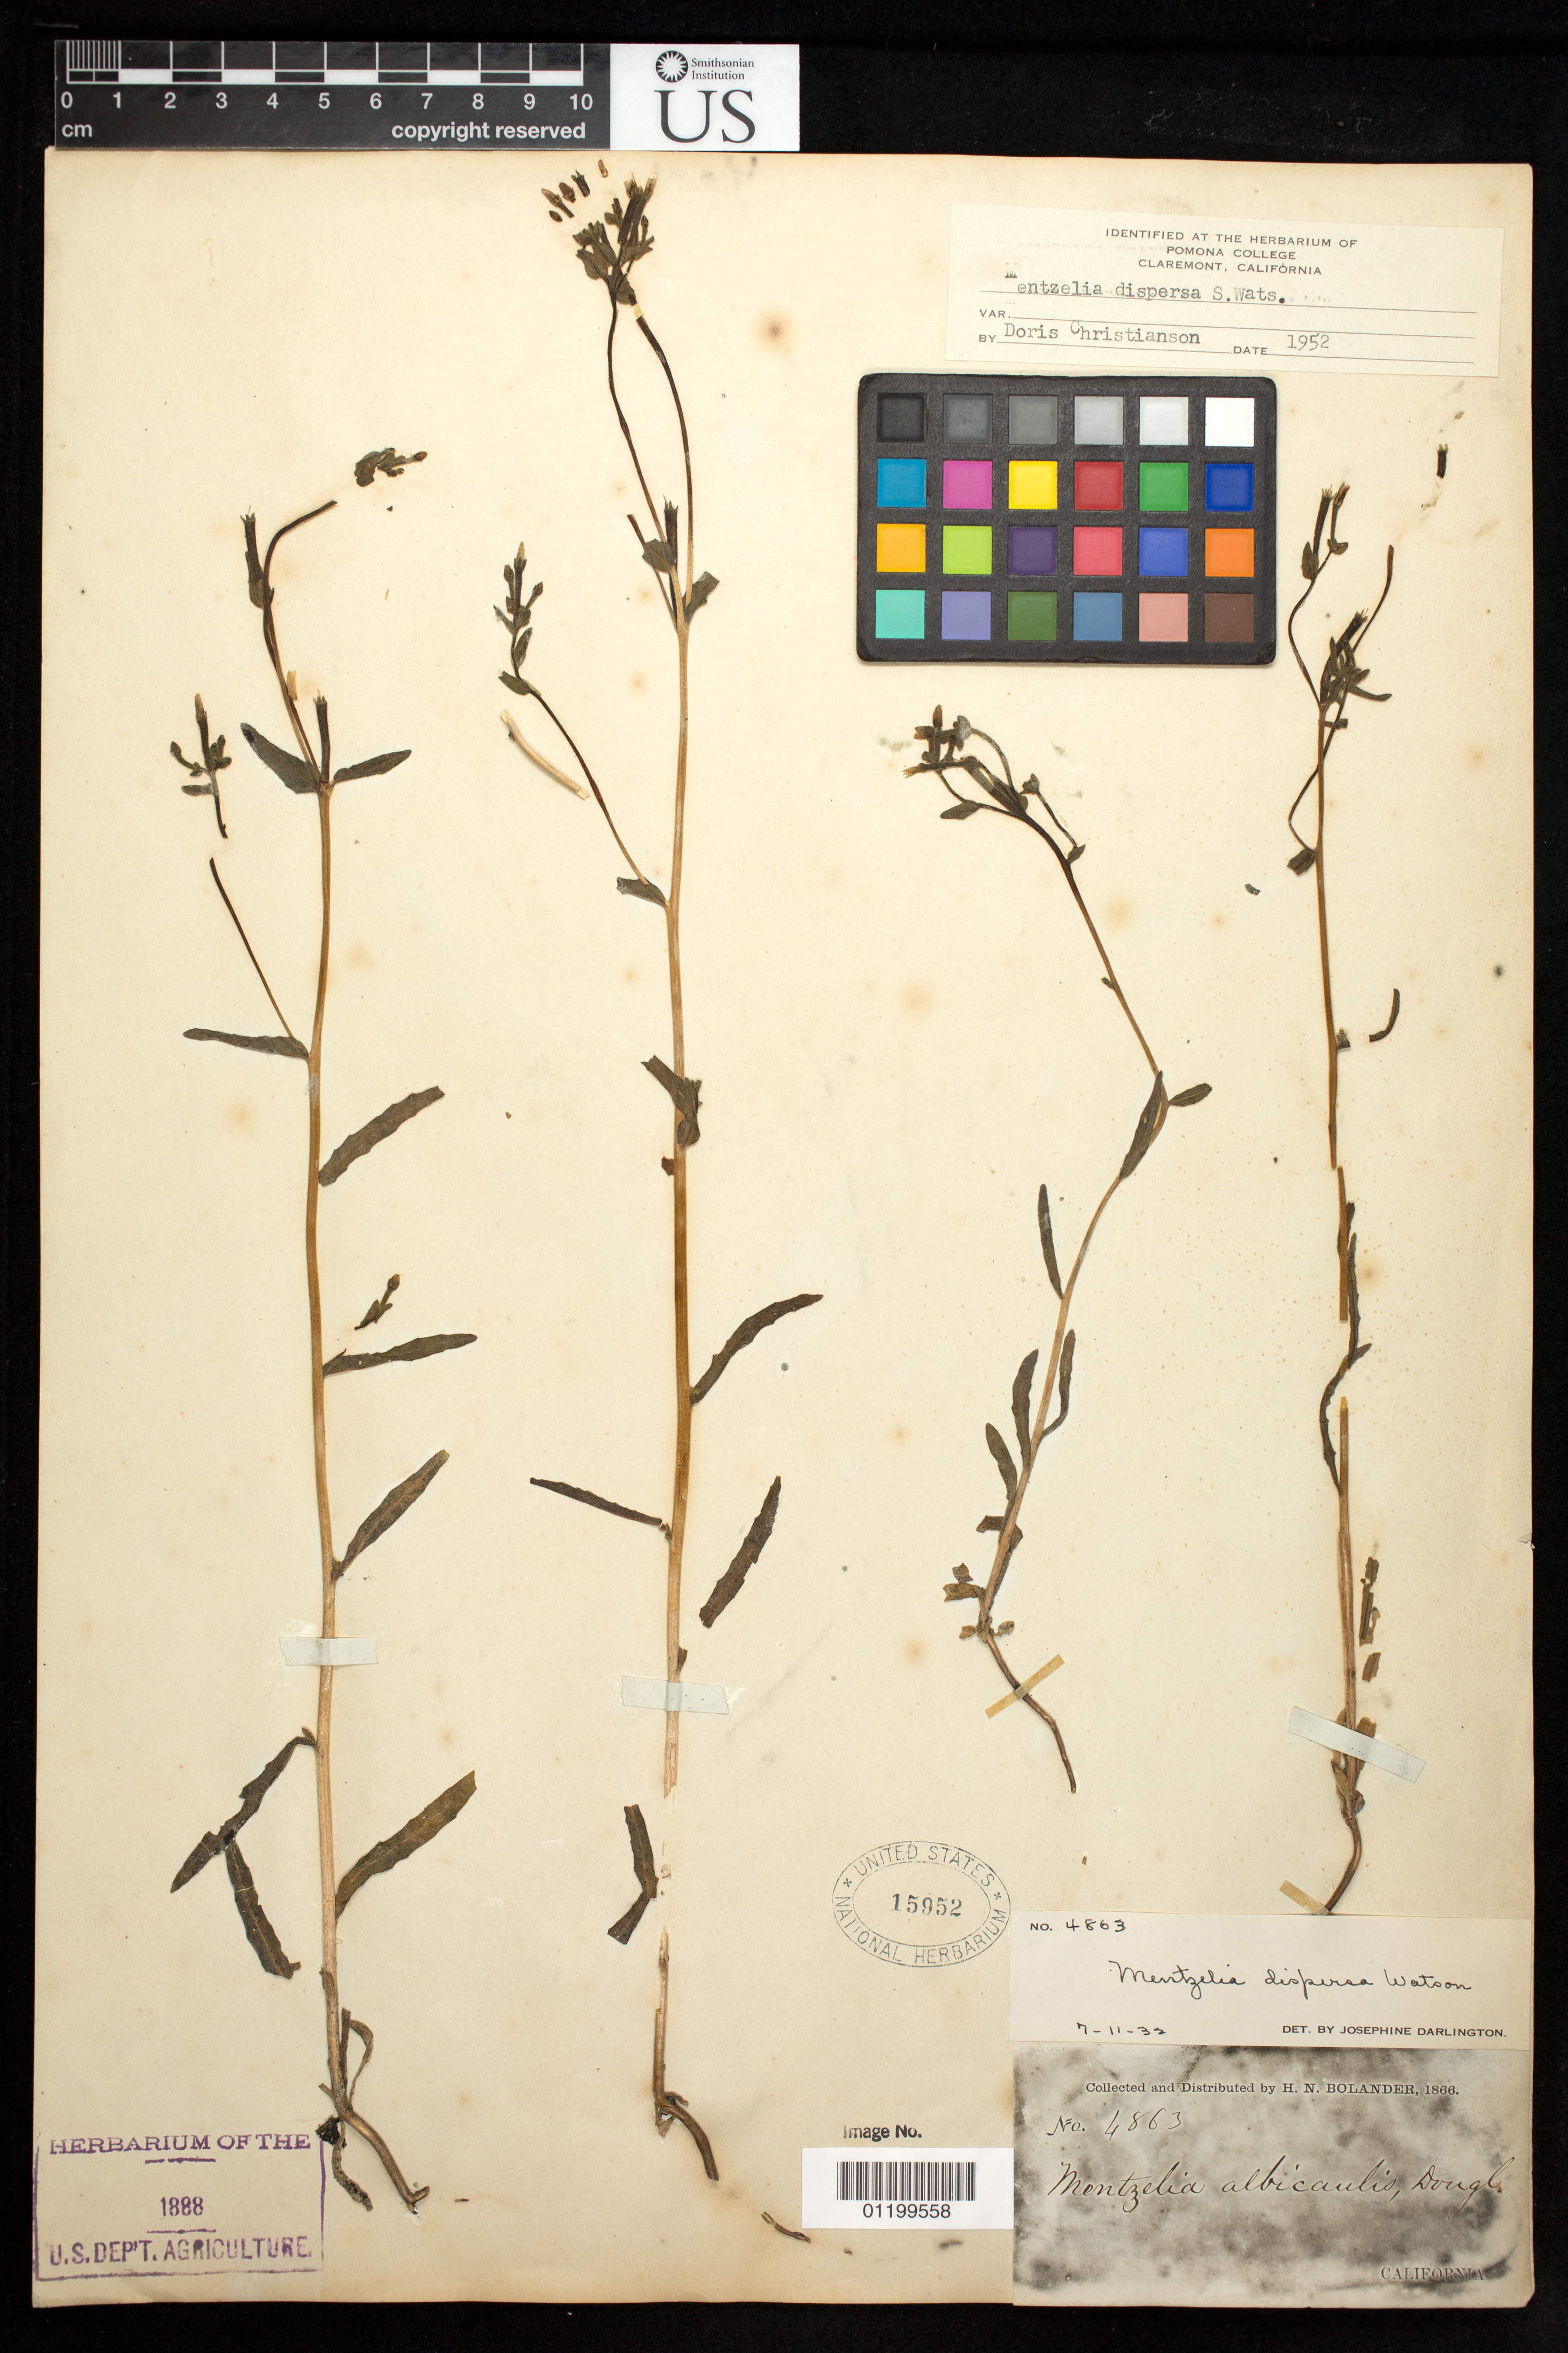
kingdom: Plantae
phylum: Tracheophyta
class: Magnoliopsida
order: Cornales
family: Loasaceae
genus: Mentzelia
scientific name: Mentzelia dispersa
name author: S. Watson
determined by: Darlington, J.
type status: Syntype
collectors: H. Bolander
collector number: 4863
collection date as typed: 1866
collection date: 1866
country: United States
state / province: California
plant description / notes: Mentzelia dispersa S. Watson a replacement name for Mentzelia albicaulis var. integrifolia S. Watson? That name included as synonym, but not explicitly indicated as replacement name or nom. nov. [& no name blocked use of the same epithet] and different collections cited (Bolander & Palmer). This collection (Bolander 4863) filed as M. dispersa but see M. albicaulis var. integrifolia for additional syntypes of that name.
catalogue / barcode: US 15952